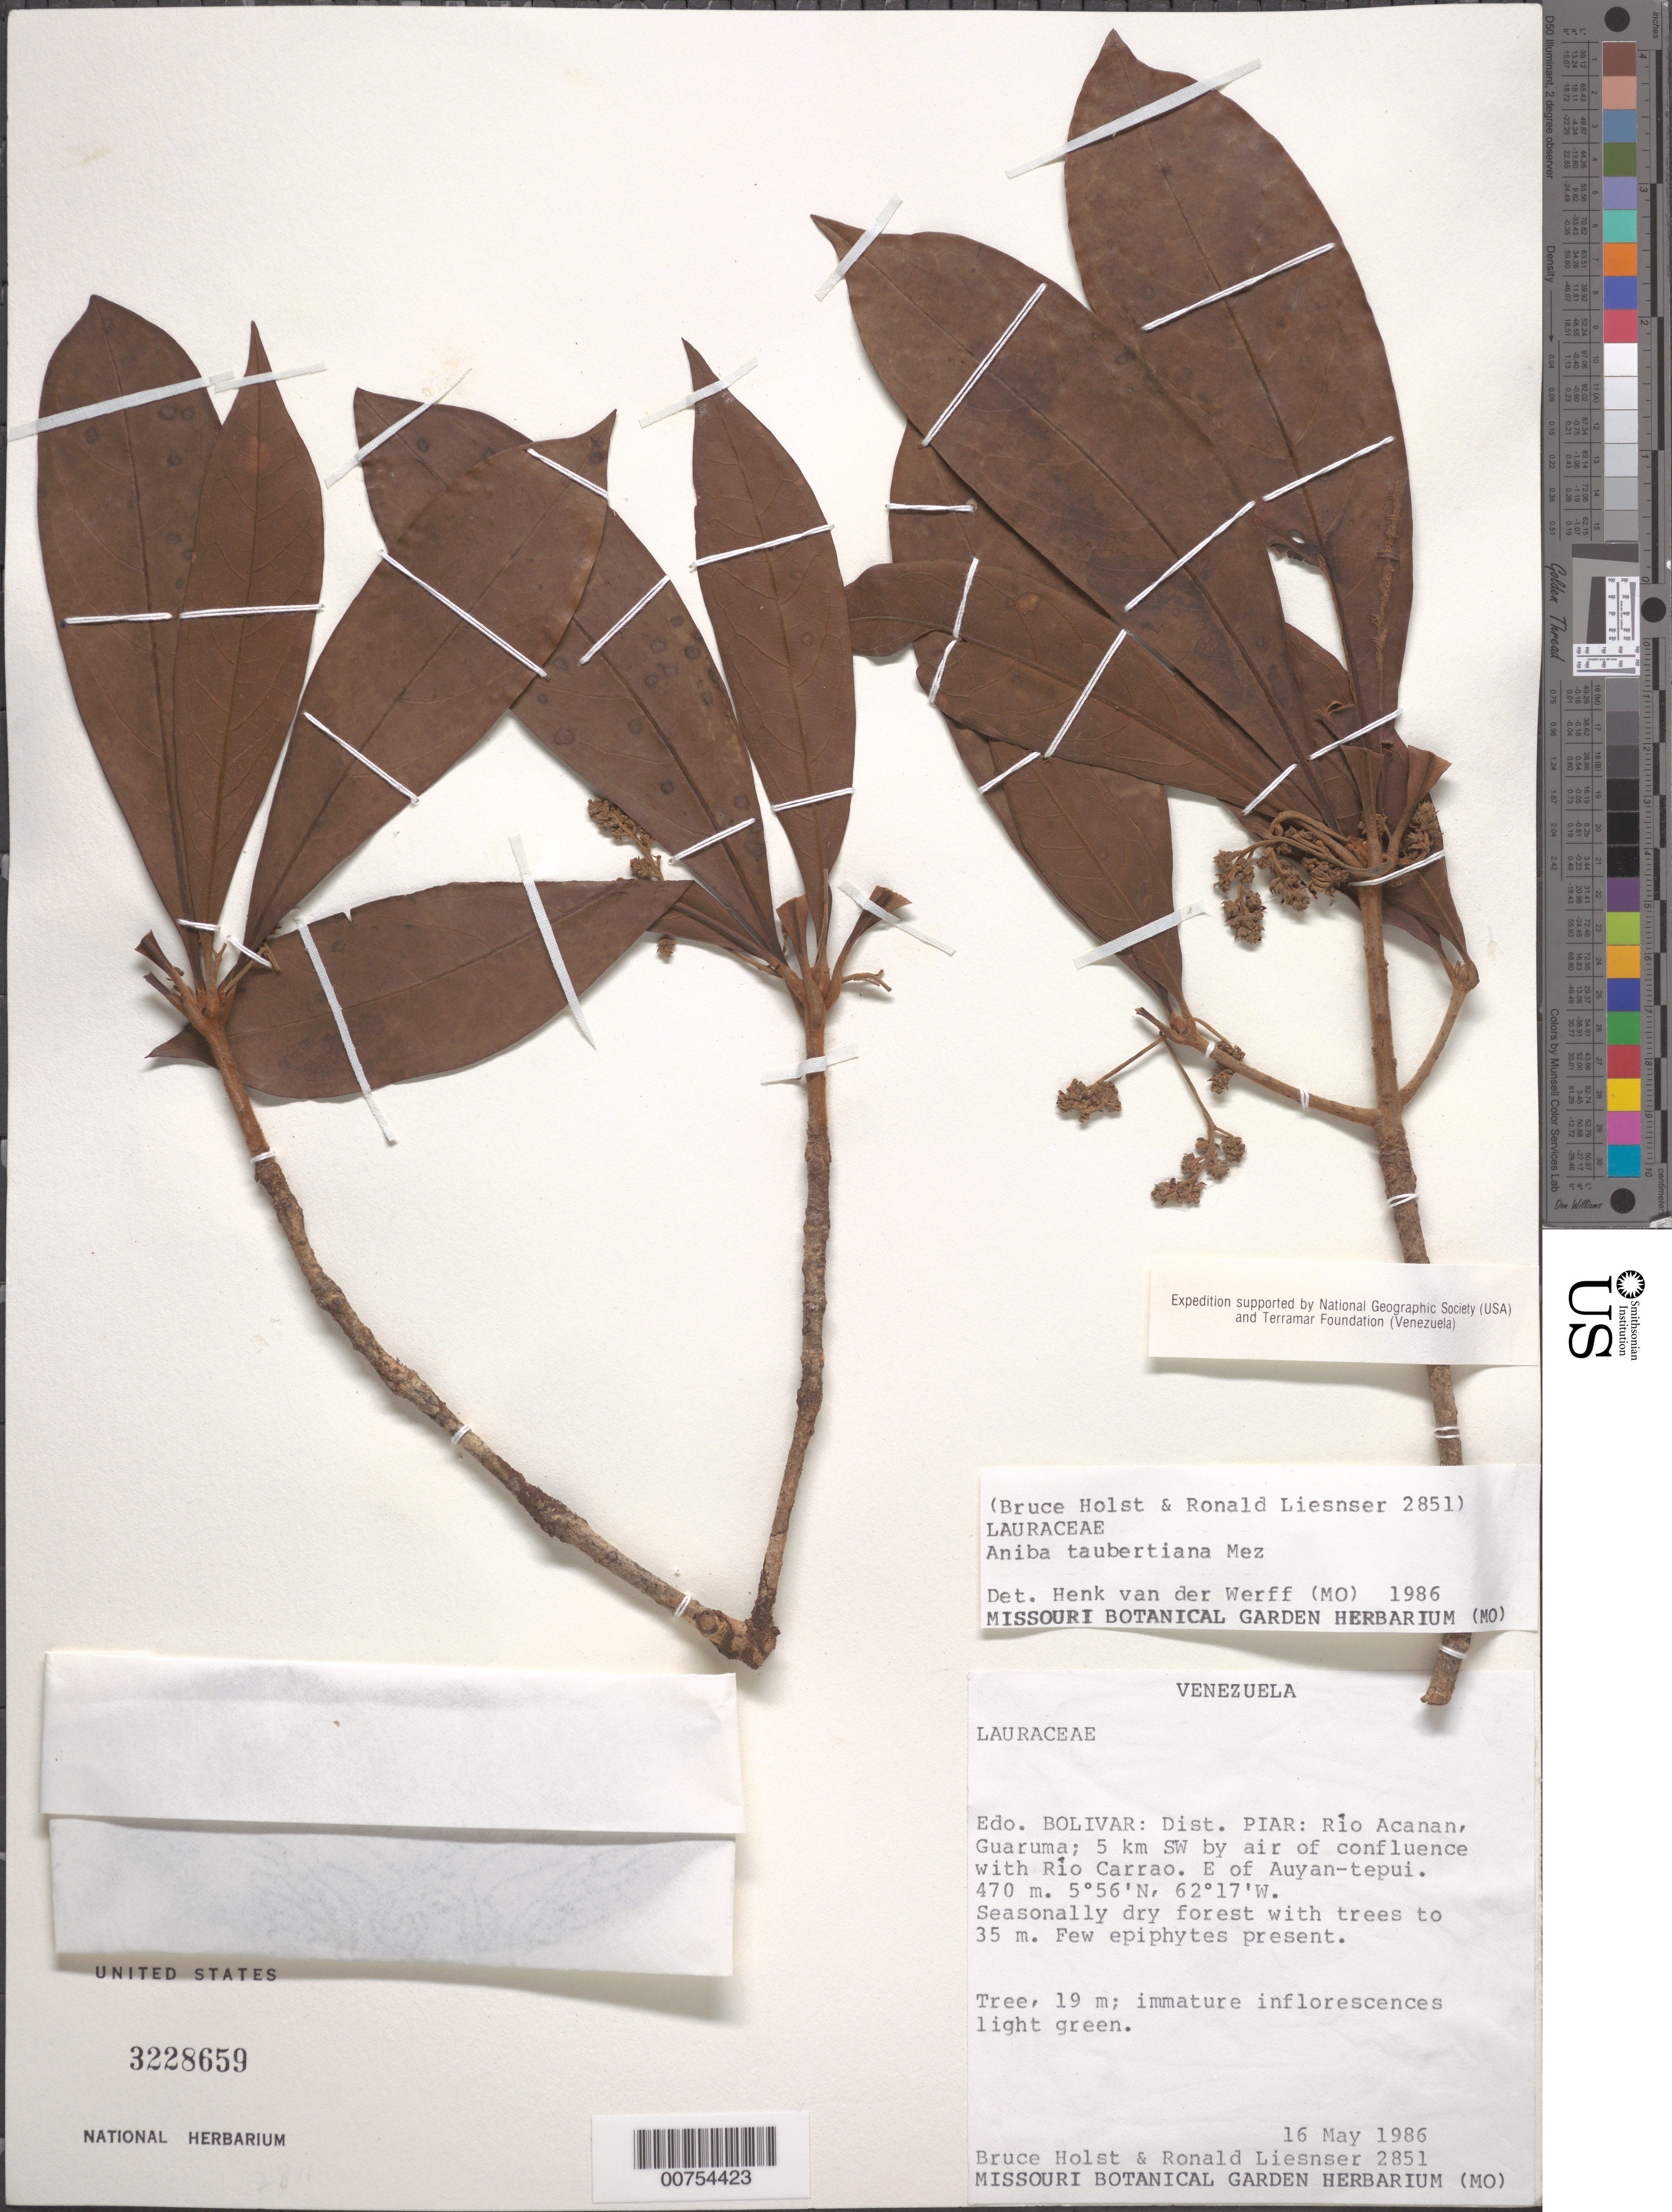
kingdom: Plantae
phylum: Tracheophyta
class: Magnoliopsida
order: Laurales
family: Lauraceae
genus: Aniba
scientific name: Aniba taubertiana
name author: Mez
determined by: van der Werff, H., (MO), Missouri Botanical Garden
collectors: B. Holst & R. L. Liesner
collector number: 2851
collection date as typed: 16-May-86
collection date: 1986-05-16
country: Venezuela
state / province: Bolívar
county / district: Piar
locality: Río Acanan, Guaruma, 5 km by air SW of confl with Río Carrao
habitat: Seasonally dry forest with trees to 35 m; few epiphytes present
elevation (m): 470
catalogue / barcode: US 3228659